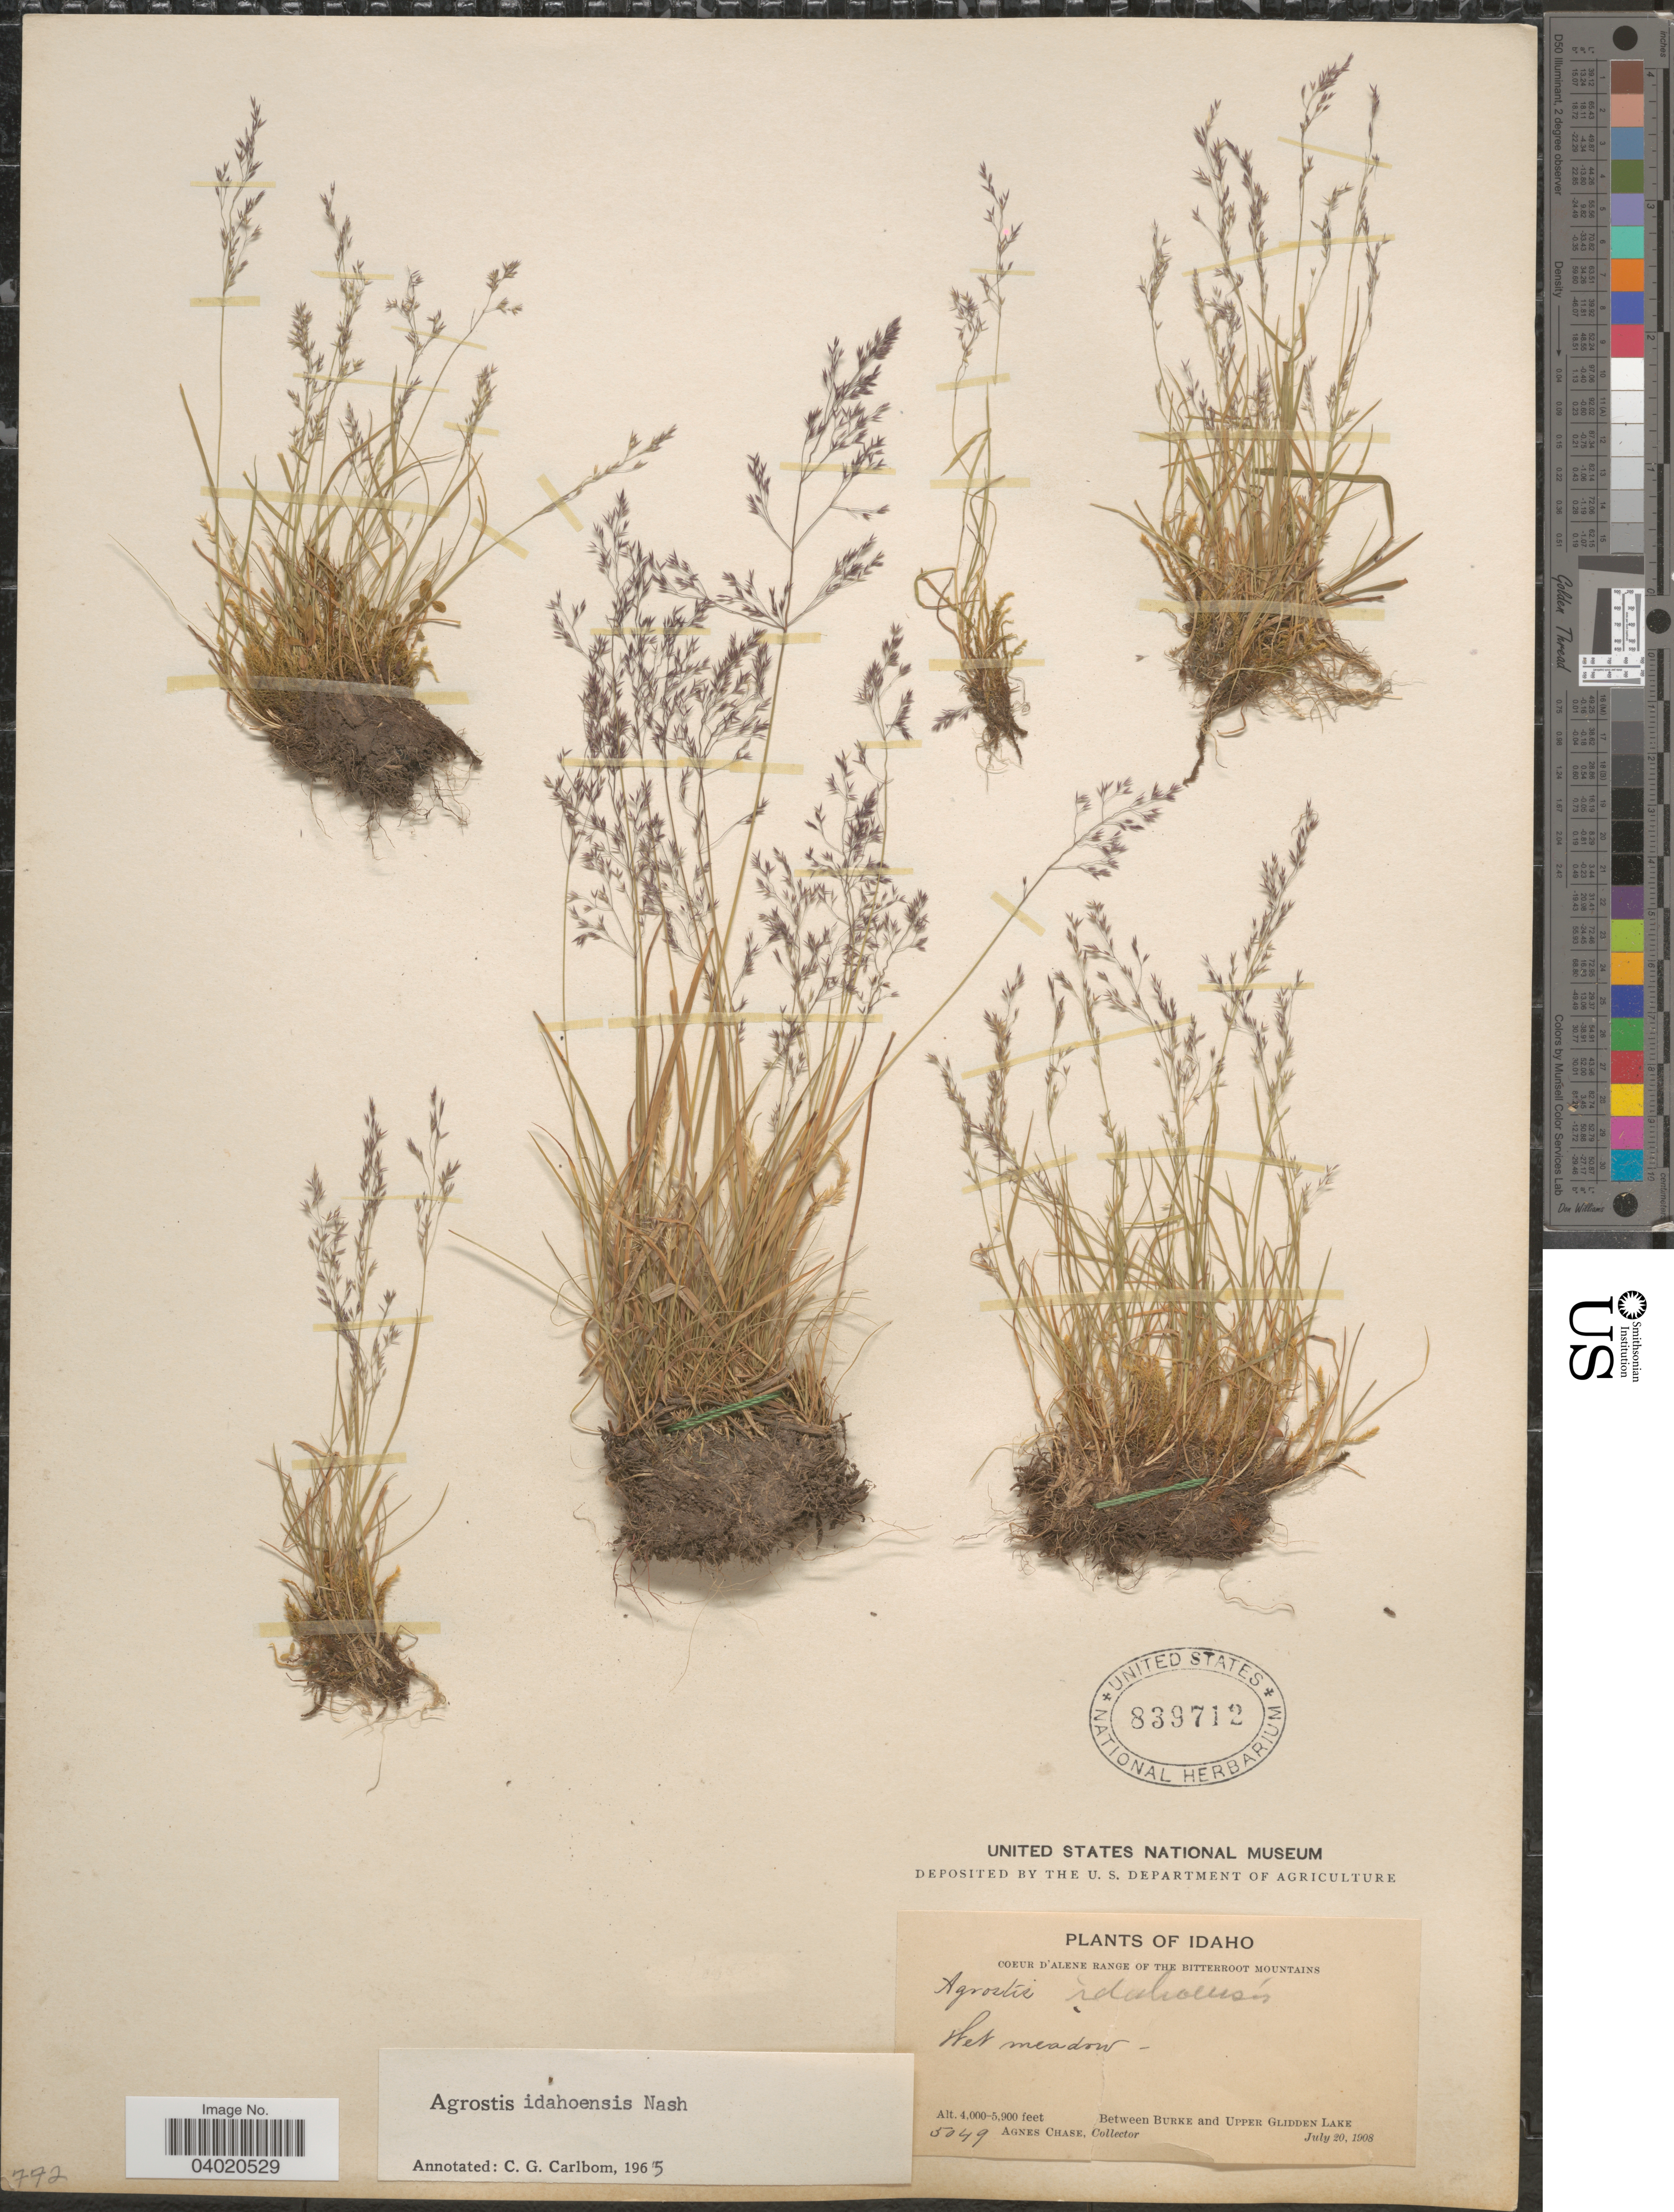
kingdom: Plantae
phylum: Tracheophyta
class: Liliopsida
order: Poales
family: Poaceae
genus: Agrostis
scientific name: Agrostis idahoensis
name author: Nash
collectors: A. Chase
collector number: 5049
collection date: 1908-07-20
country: United States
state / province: Idaho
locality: Cœur d' Alene range of the Bitterroot Mountains. Between Burke and Upper Glidden Lake.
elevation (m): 1219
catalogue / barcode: US 839712